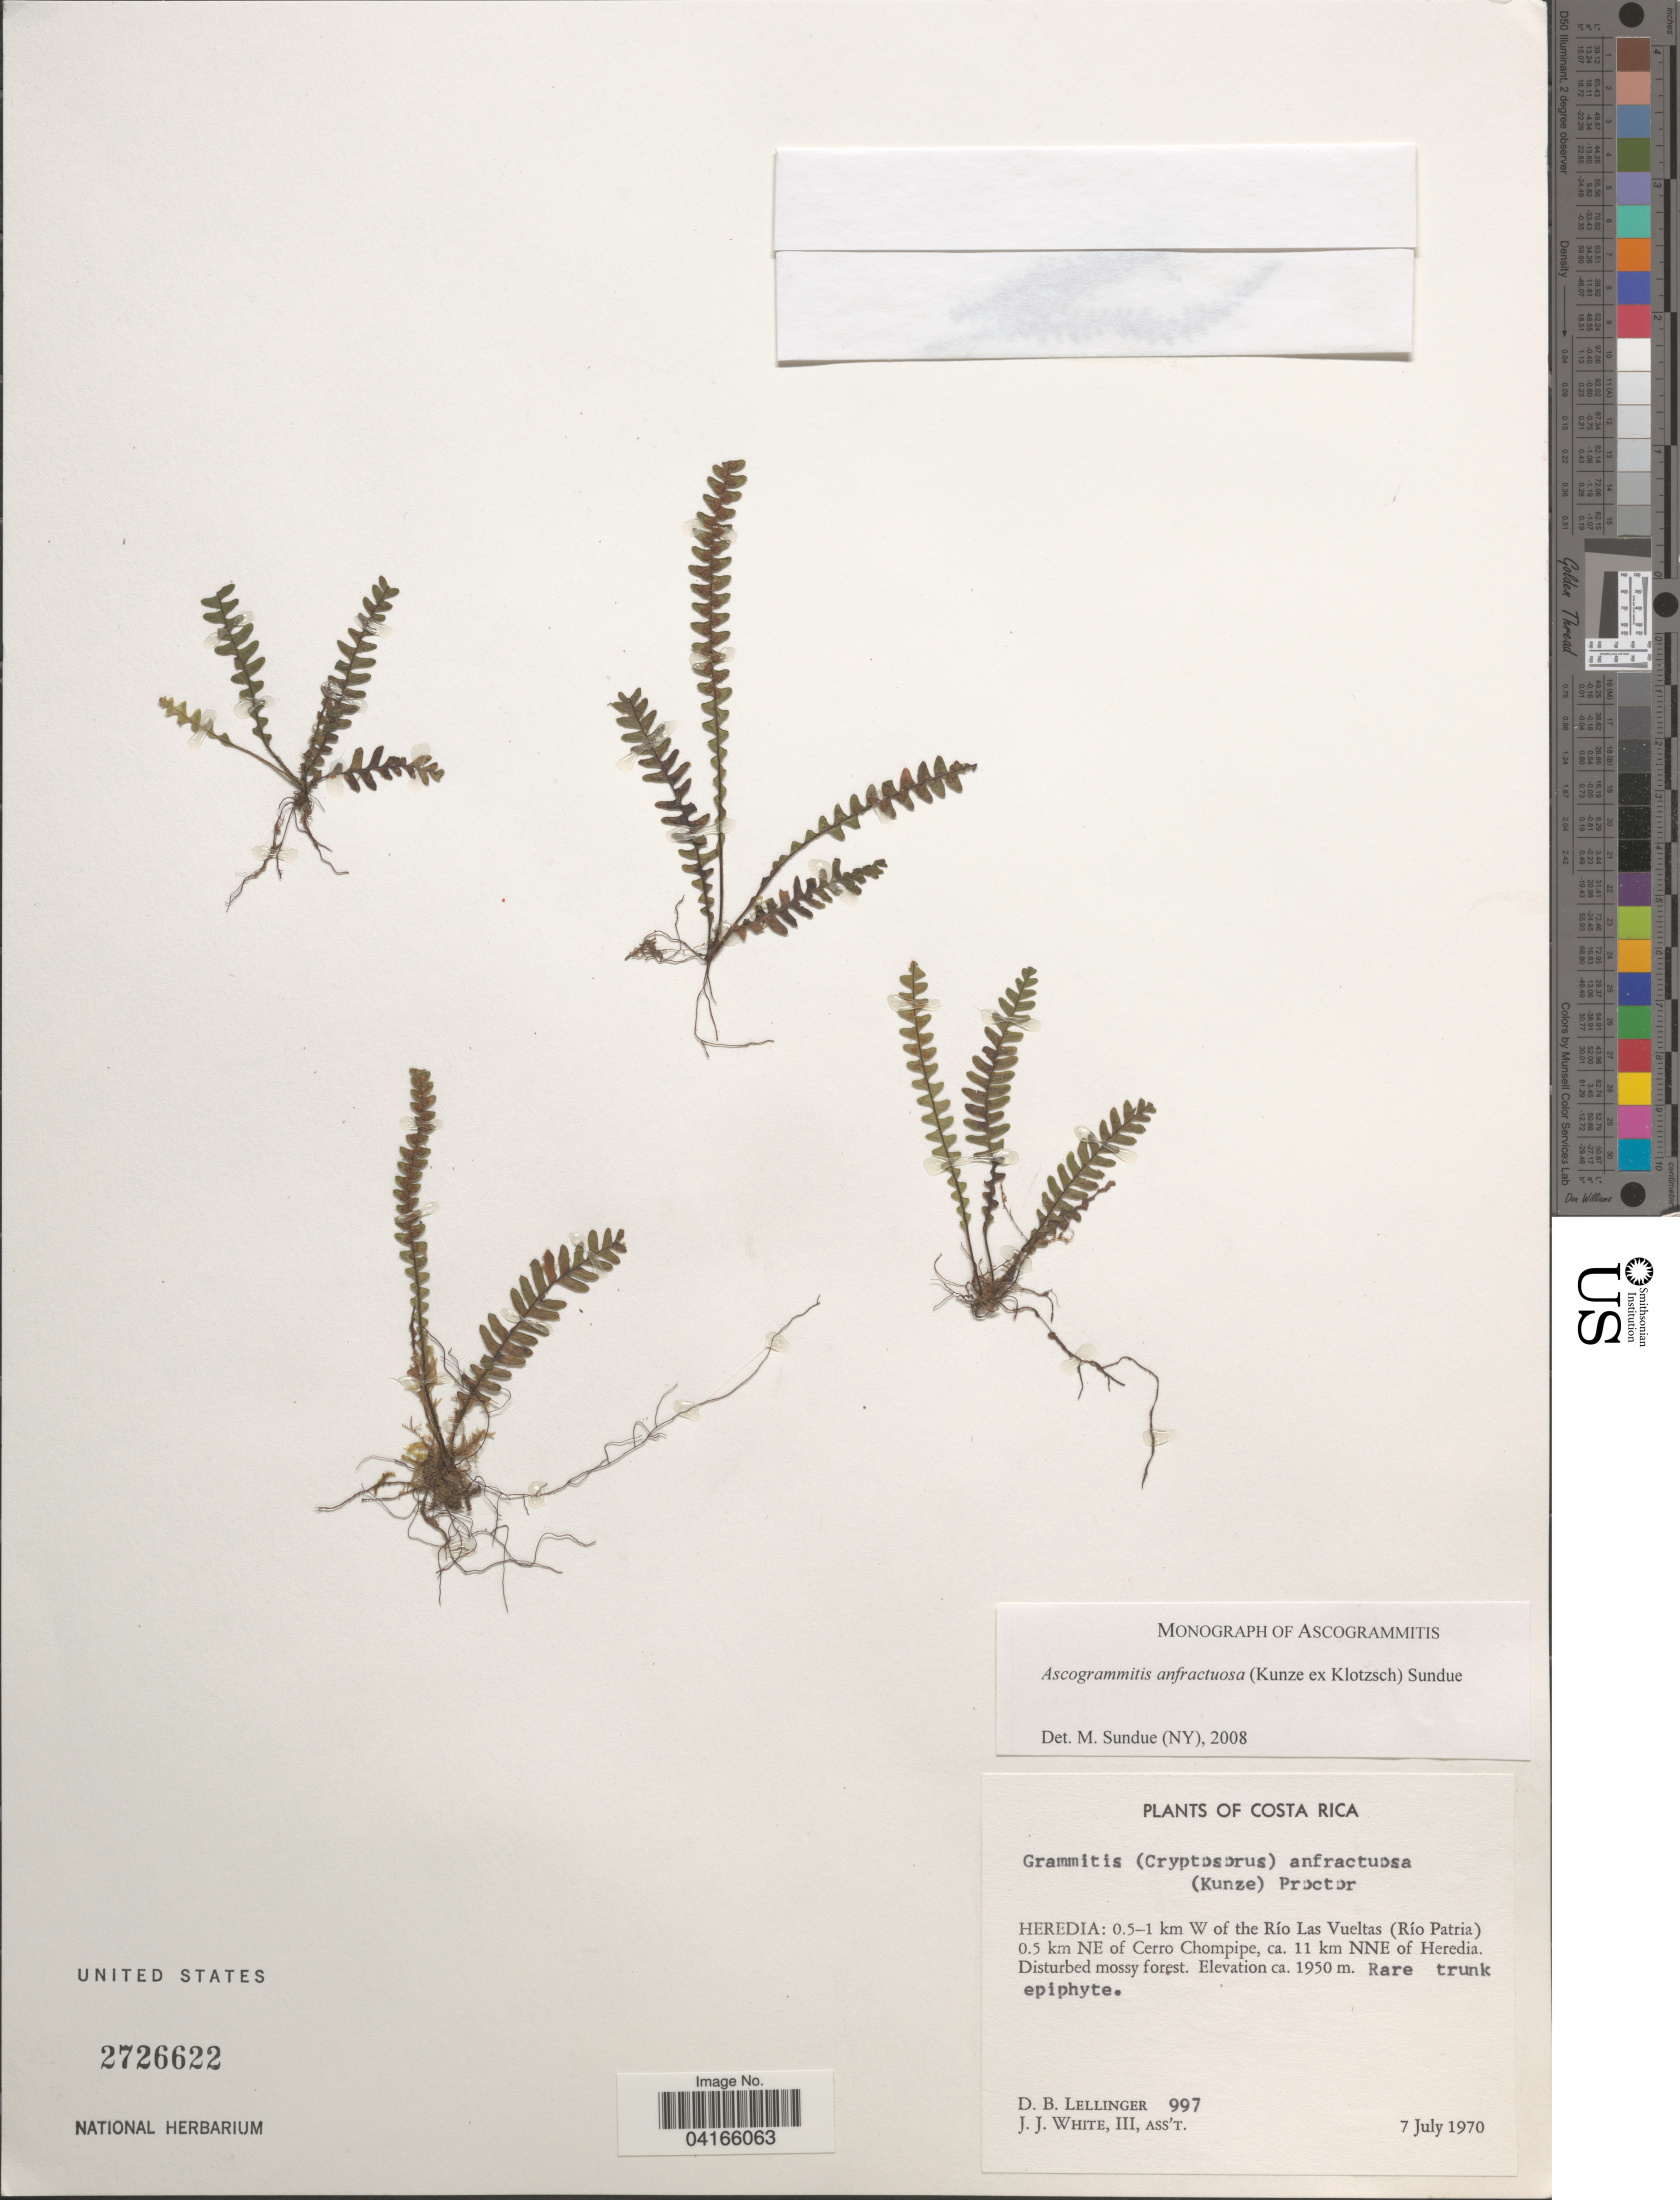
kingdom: Plantae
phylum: Tracheophyta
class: Polypodiopsida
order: Polypodiales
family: Polypodiaceae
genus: Ascogrammitis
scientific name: Ascogrammitis anfractuosa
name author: (Kunze ex Klotzsch) Sundue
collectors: D. B. Lellinger & J. J. White III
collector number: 997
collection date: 1970-07-07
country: Costa Rica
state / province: Heredia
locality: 0.5-1 km W of the Río Las Vueltas (Río Patria) 0.5 km NE of Cerro Chompipe, ca. 11 km NNE of Heredia.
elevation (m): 1950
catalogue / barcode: US 2726622